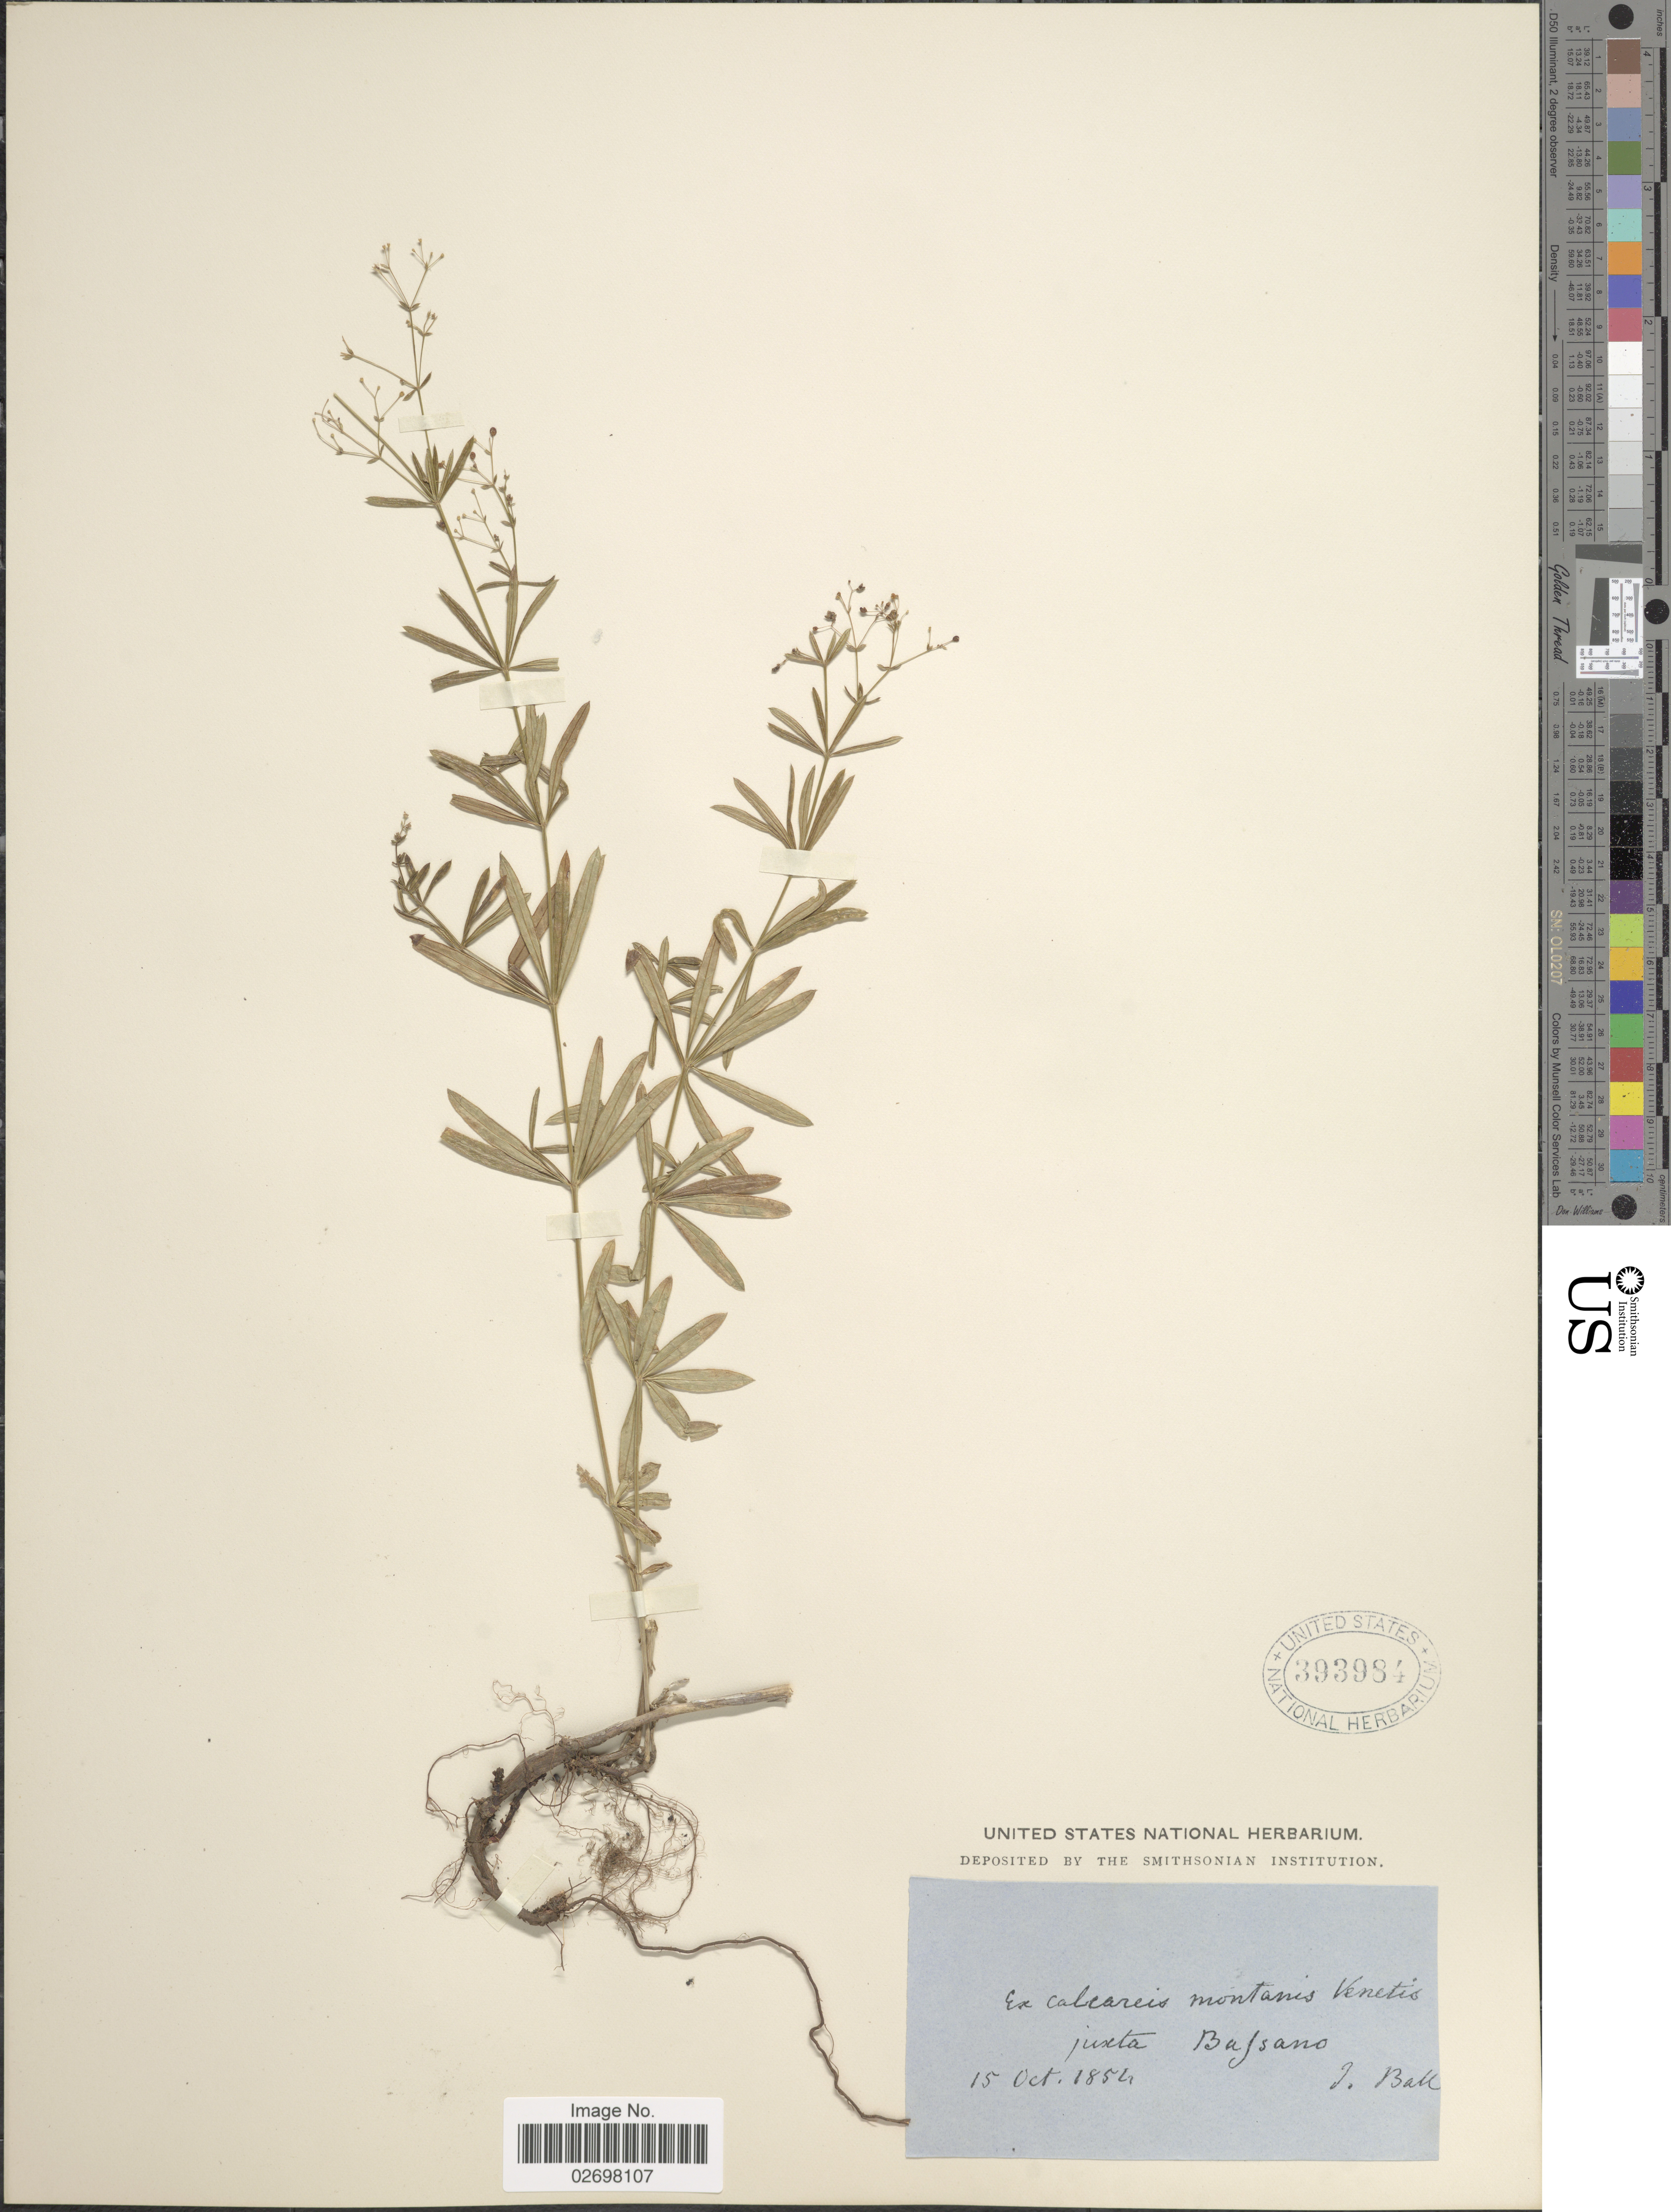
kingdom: Plantae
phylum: Tracheophyta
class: Magnoliopsida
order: Gentianales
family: Rubiaceae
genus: Galium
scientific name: Galium sp.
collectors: J. Ball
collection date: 1854-10-15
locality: Calcareis montanis Venetis juxta Balsano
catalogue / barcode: US 393984